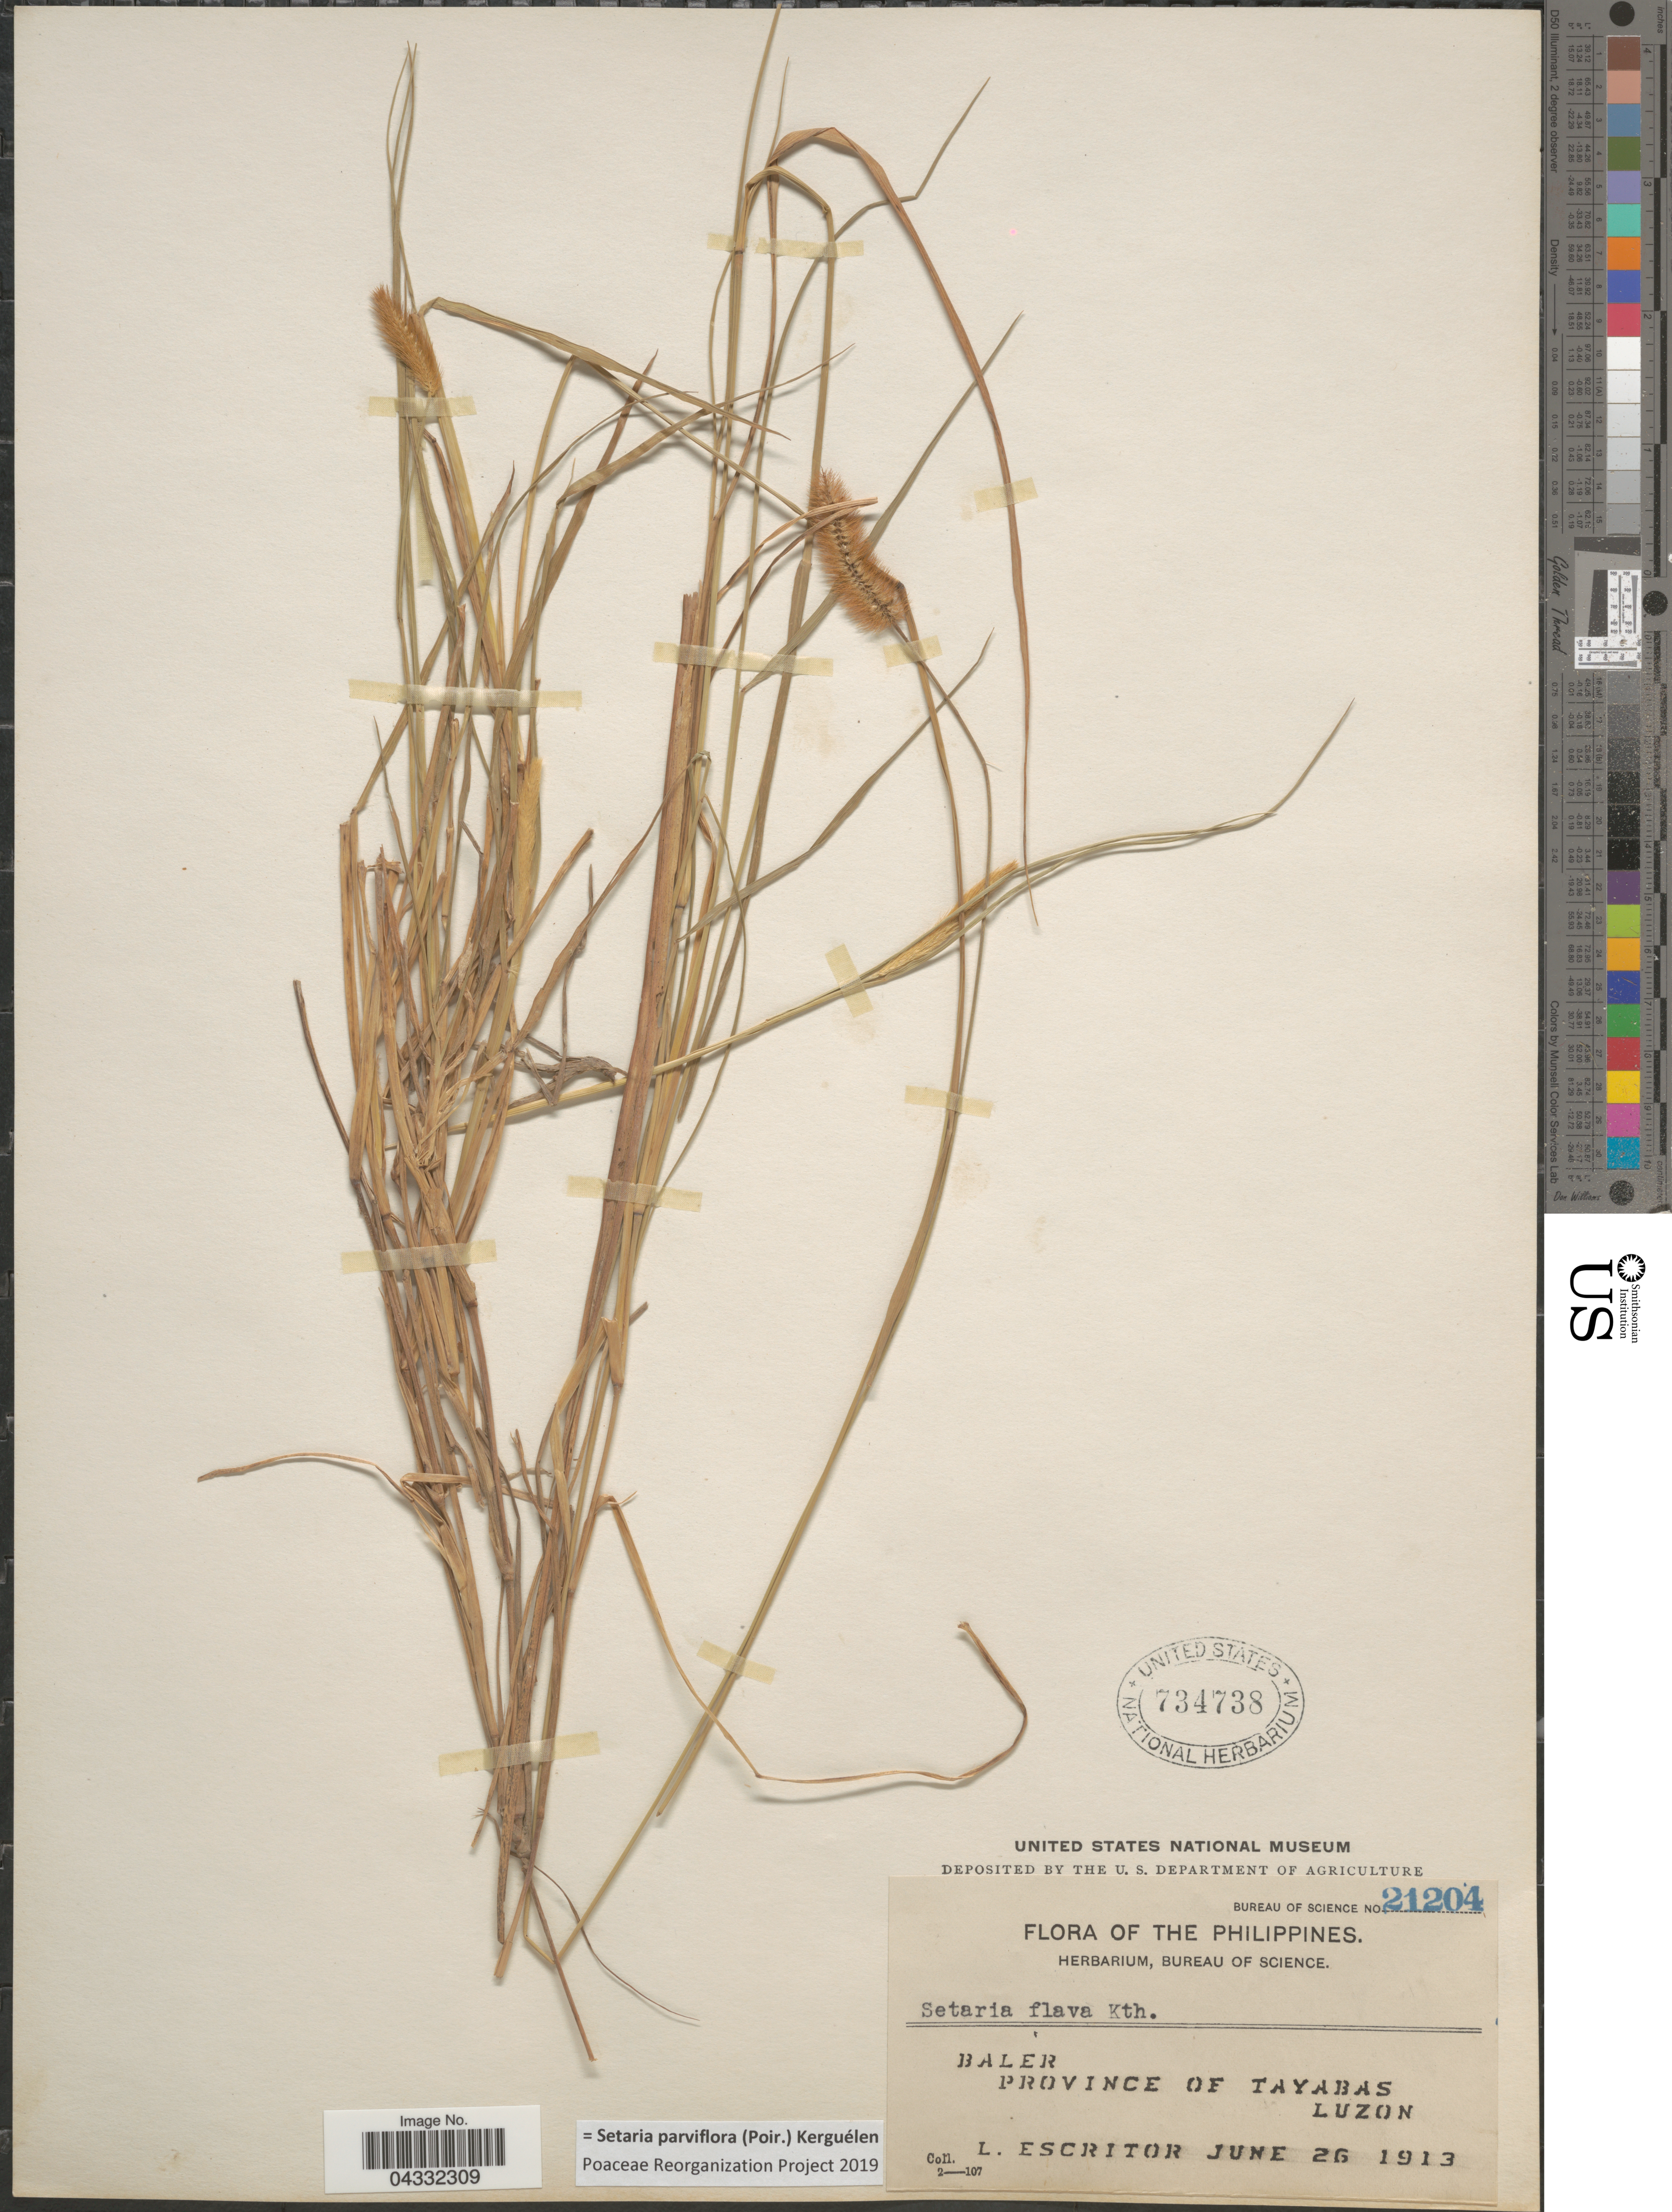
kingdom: Plantae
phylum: Tracheophyta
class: Liliopsida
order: Poales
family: Poaceae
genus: Setaria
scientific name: Setaria parviflora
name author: (Poir.) Kerguélen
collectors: L. Escritor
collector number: Bureau of Science 21204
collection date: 1913-06-26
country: Philippines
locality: Baler. Province of Tayabas. Luzon.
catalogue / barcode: US 734738